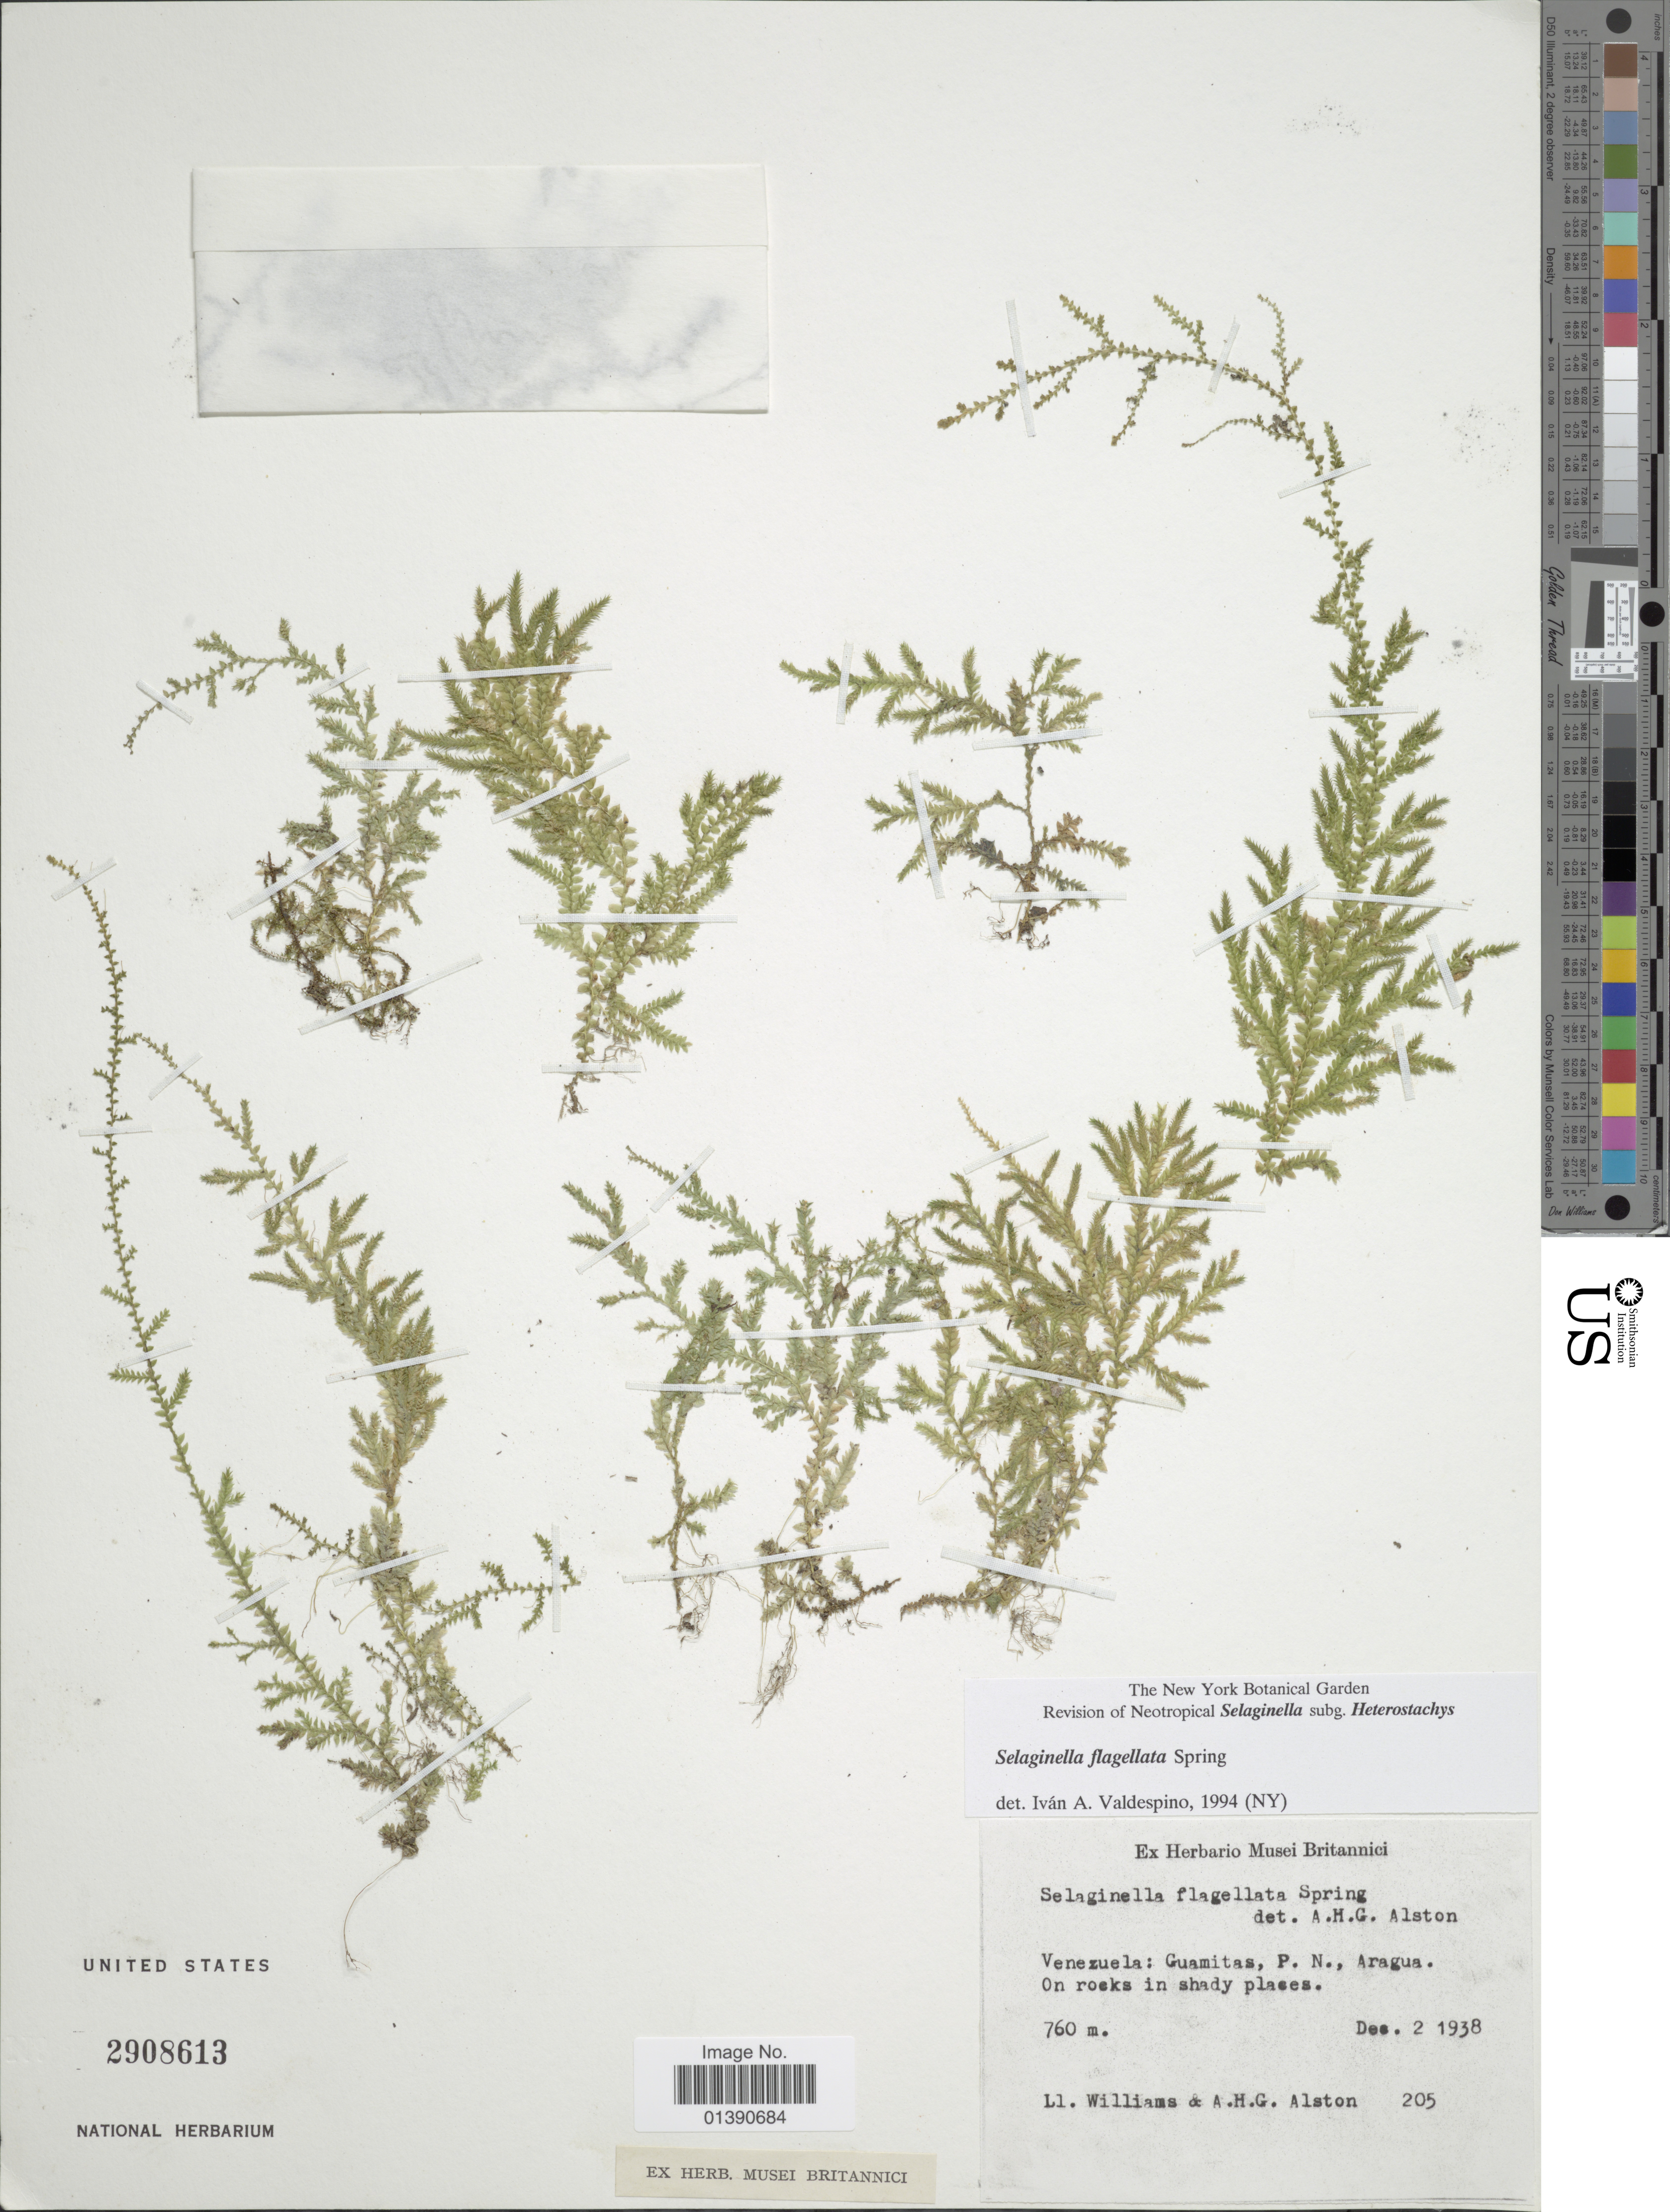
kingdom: Plantae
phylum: Tracheophyta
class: Lycopodiopsida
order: Selaginellales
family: Selaginellaceae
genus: Selaginella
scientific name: Selaginella flagellata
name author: Spring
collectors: Ll. Williams & A. H. Alston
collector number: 205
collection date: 1938-12-02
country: Venezuela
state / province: Aragua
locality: Guamitas, P.N.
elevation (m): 760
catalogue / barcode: US 2908613